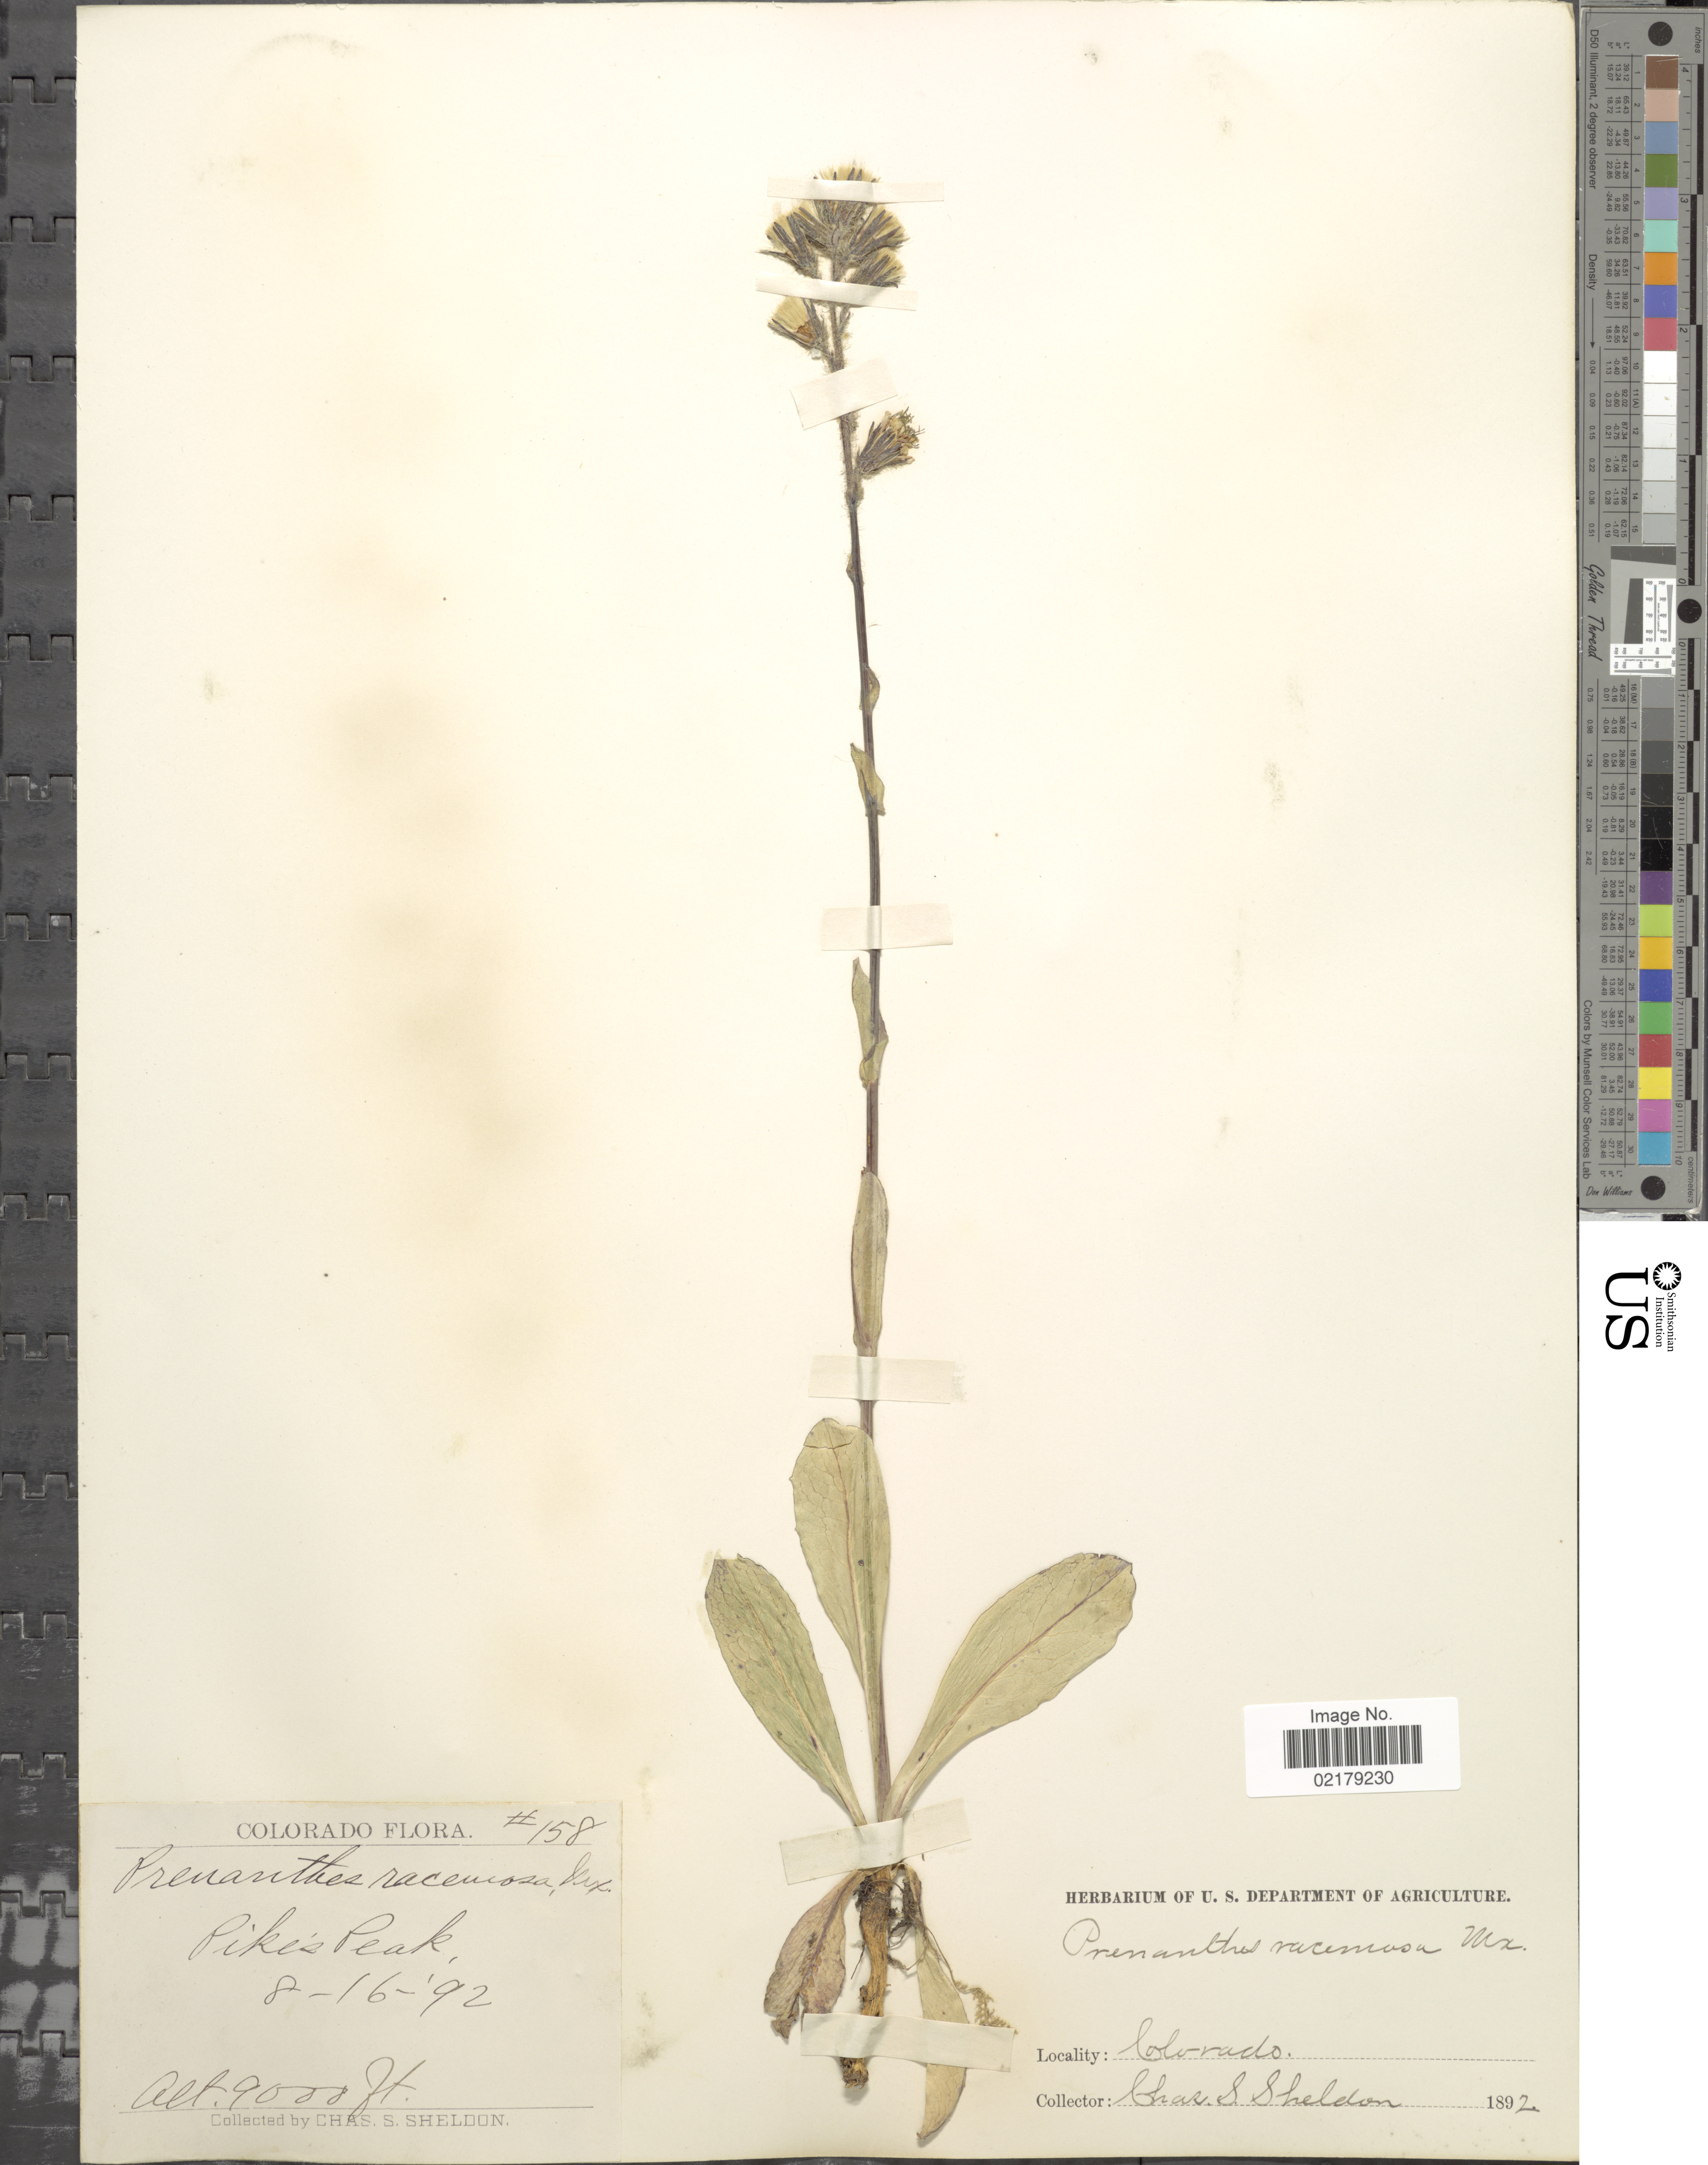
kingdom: Plantae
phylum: Tracheophyta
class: Magnoliopsida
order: Asterales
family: Asteraceae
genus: Nabalus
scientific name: Nabalus racemosus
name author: (Michx.) Hook.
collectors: C. S. Sheldon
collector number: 158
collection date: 1892-08-16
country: United States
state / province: Colorado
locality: Pikes Peak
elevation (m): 2743